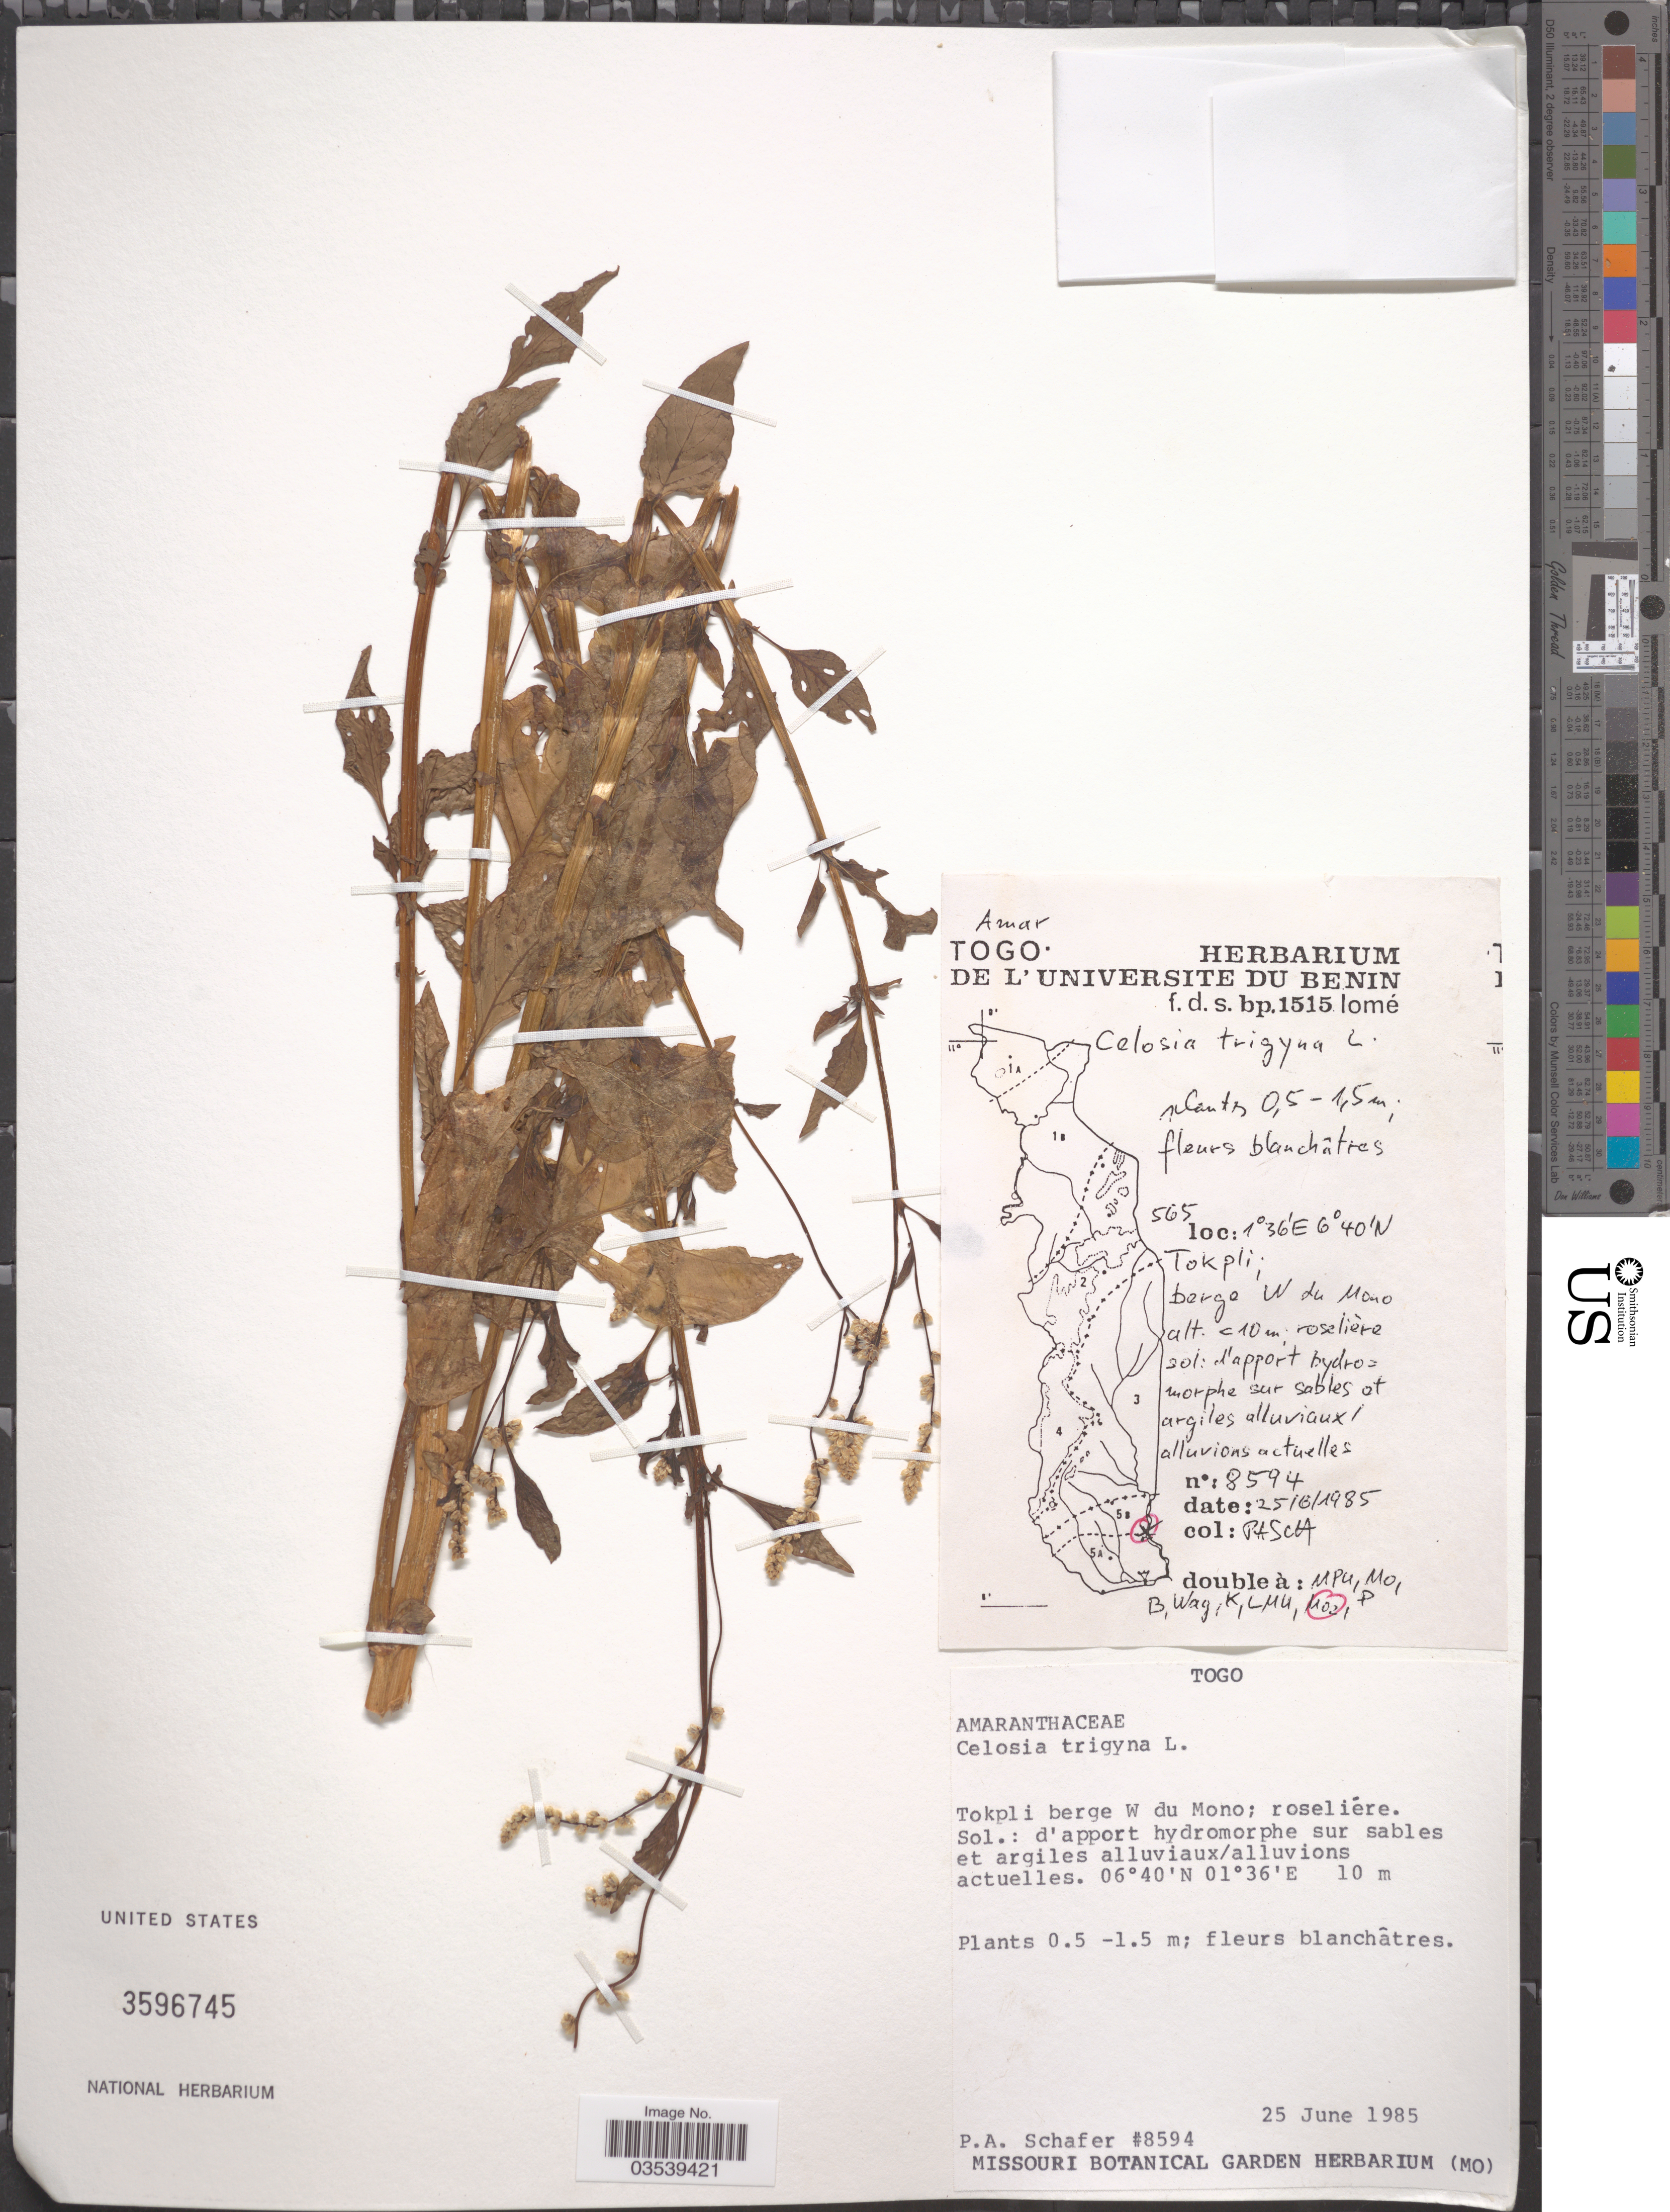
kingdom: Plantae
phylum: Tracheophyta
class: Magnoliopsida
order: Caryophyllales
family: Amaranthaceae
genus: Celosia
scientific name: Celosia trigyna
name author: L.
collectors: P. Schafer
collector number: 8594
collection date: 1985-06-25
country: Togo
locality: Tokpli berge W du Mono.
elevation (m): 10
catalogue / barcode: US 3596745